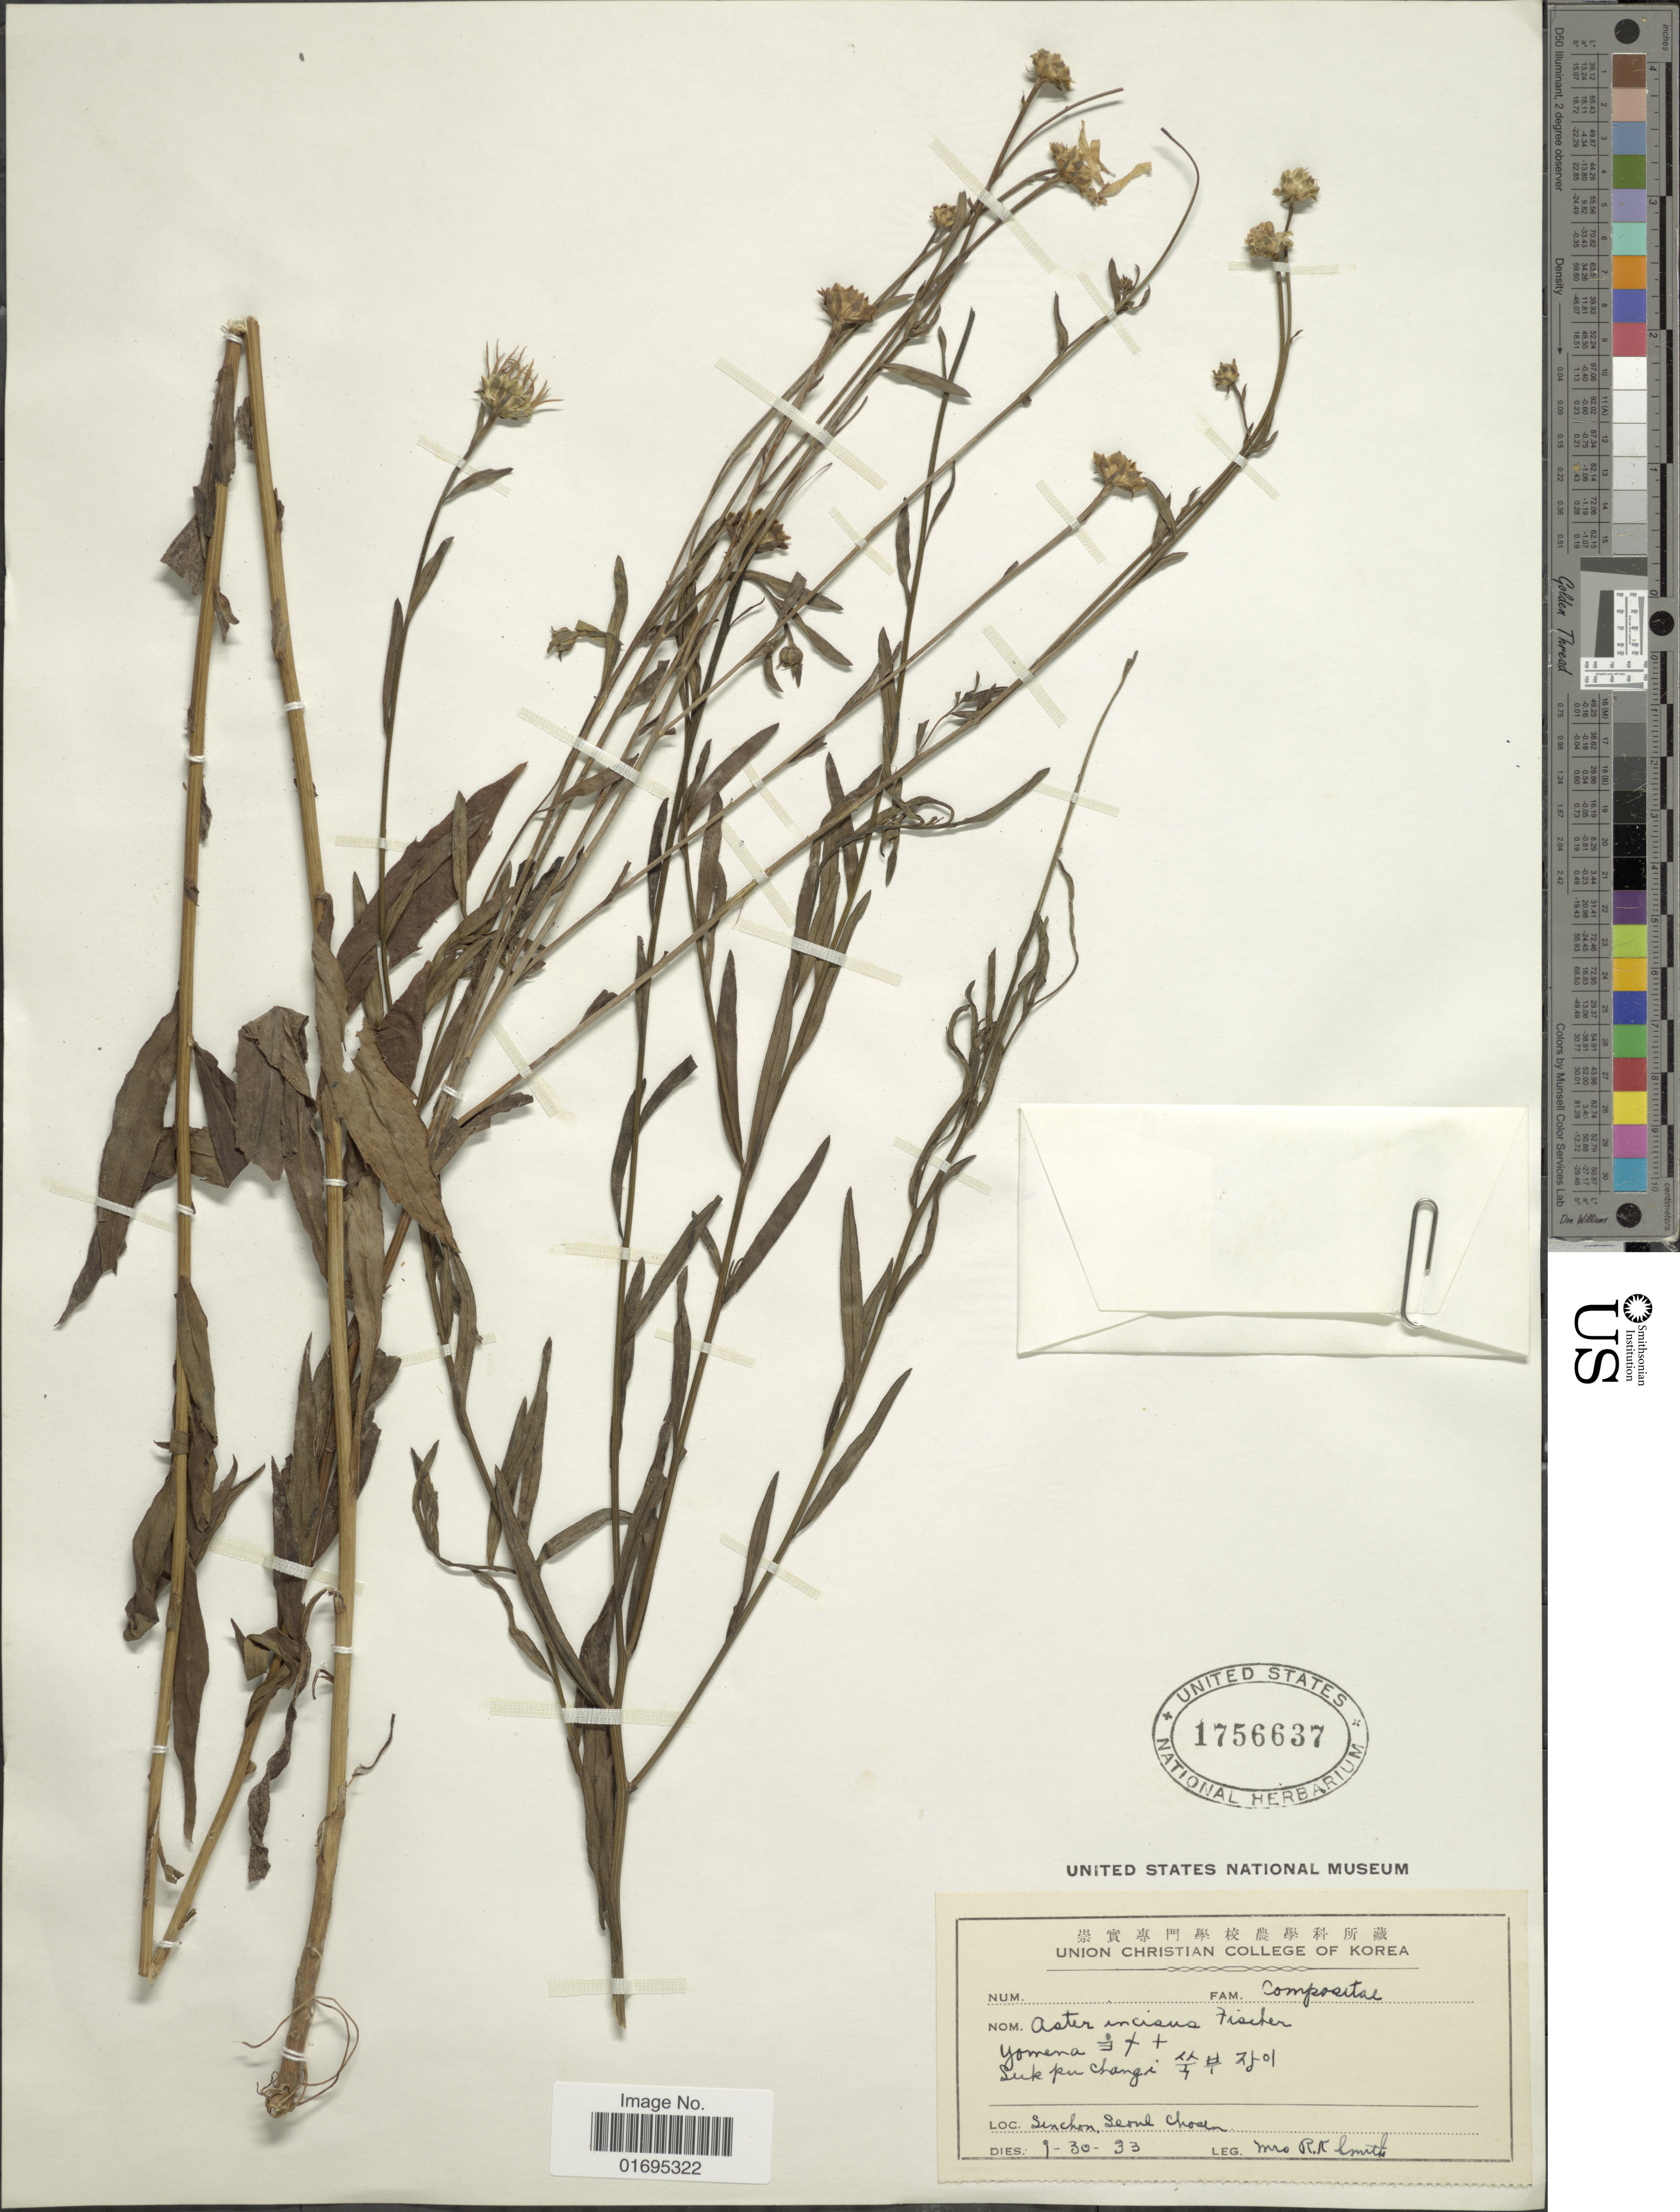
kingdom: Plantae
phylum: Tracheophyta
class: Magnoliopsida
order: Asterales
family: Asteraceae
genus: Kalimeris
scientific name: Kalimeris sp.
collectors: R. Smith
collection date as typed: Transcribed d/m/y: 30/1/33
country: South Korea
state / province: Seoul Special City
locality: Sinchon, Seoul Choan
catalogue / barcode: US 1756637